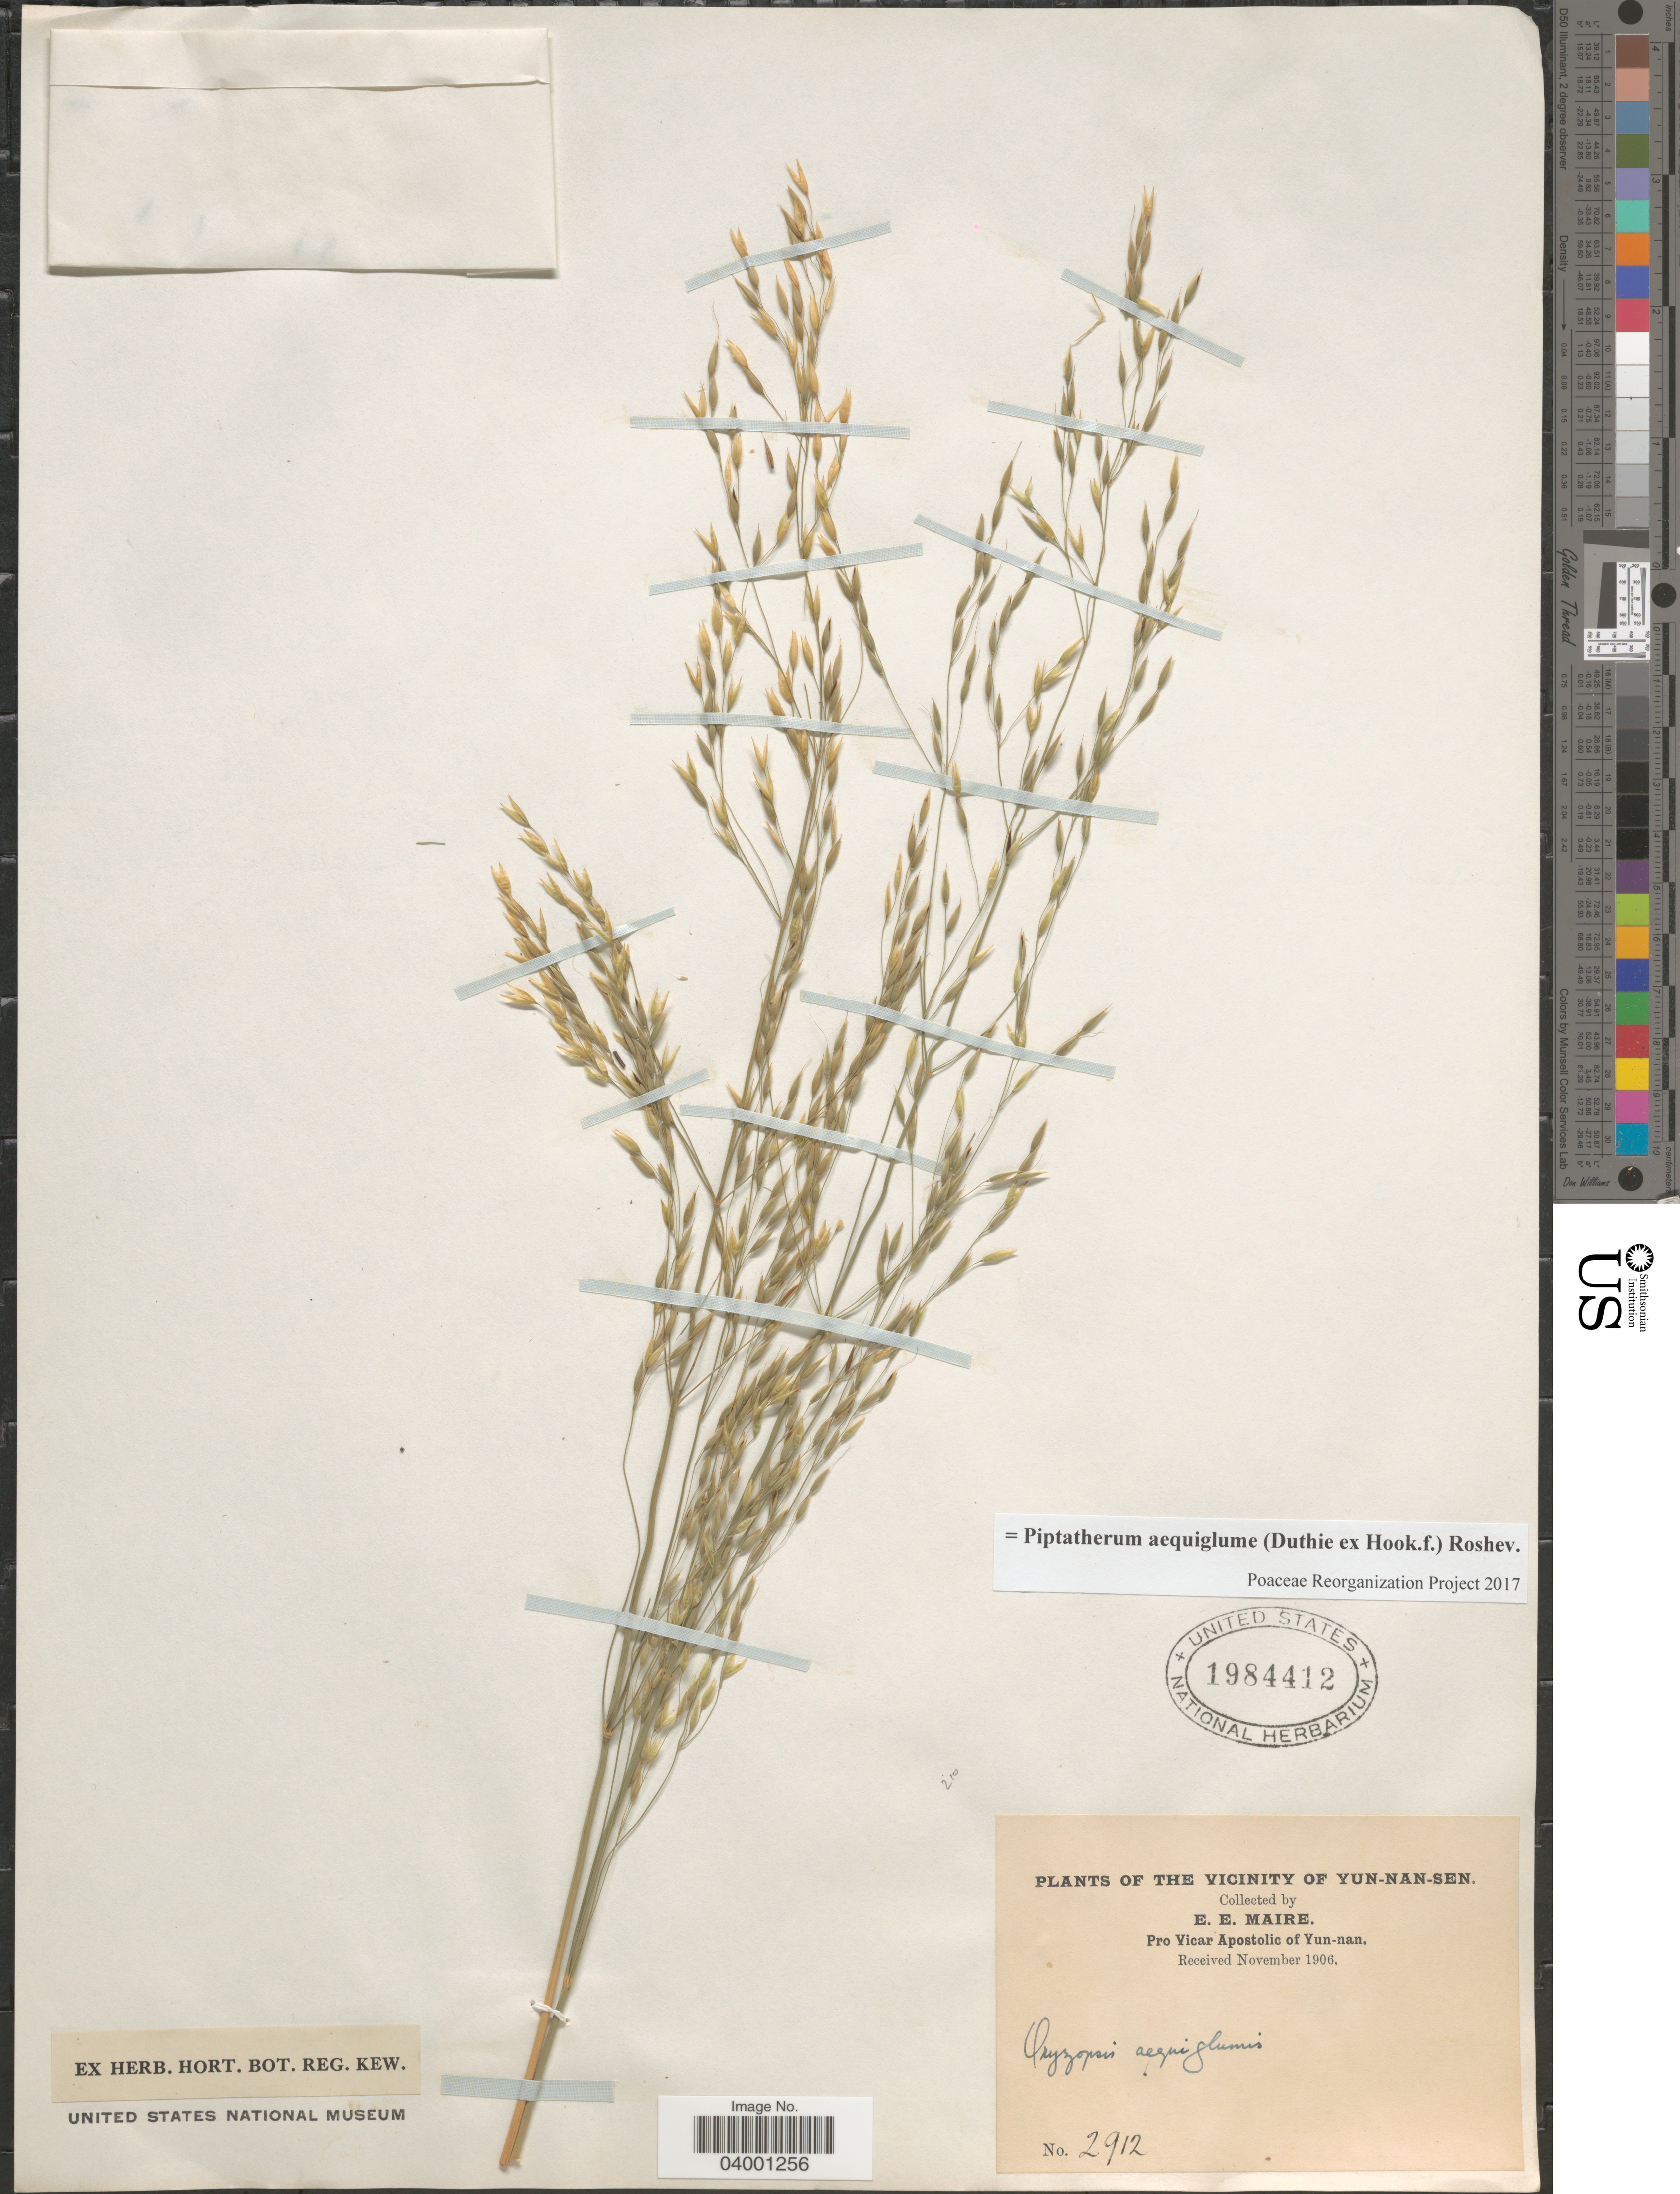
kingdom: Plantae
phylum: Tracheophyta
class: Liliopsida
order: Poales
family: Poaceae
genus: Piptatherum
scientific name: Piptatherum aequiglume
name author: (Duthie ex Hook. f.) Roshev.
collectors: E. E. Maire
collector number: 2912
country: China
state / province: Yunnan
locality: The Vicinity of Yun-Nan-Sen.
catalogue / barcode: US 1984412